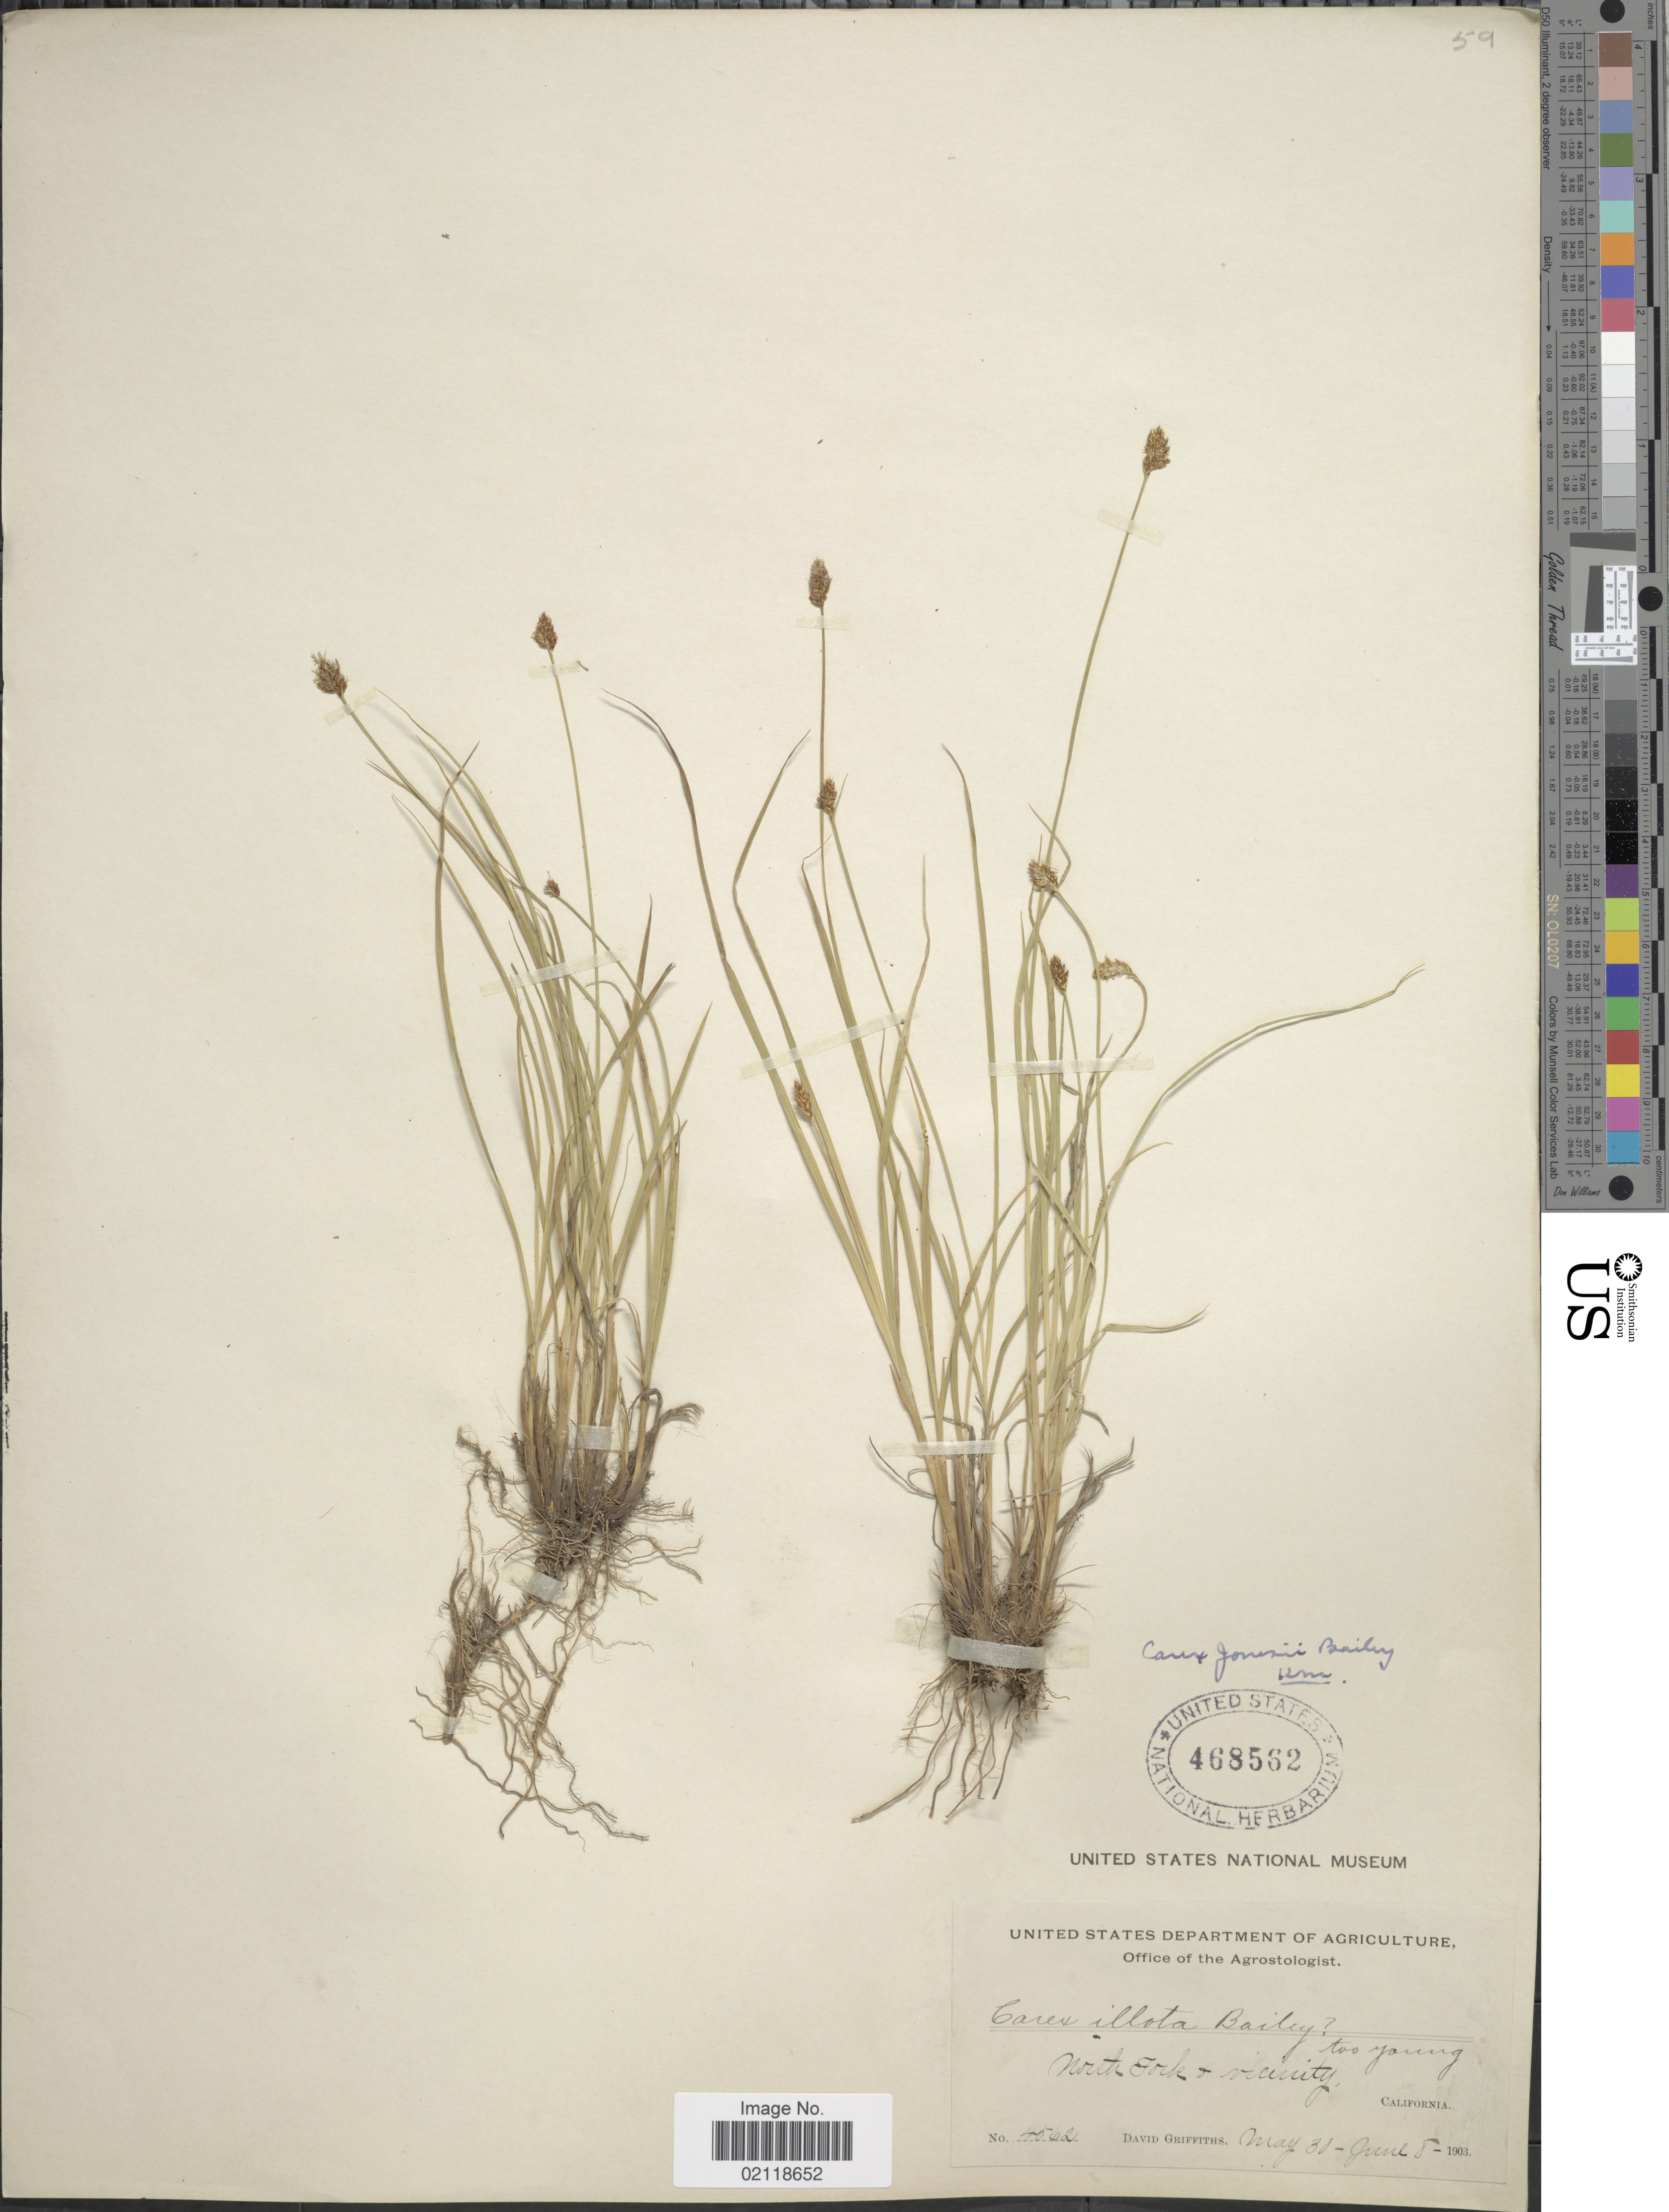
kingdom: Plantae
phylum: Tracheophyta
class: Liliopsida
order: Poales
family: Cyperaceae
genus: Carex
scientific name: Carex jonesii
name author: L.H. Bailey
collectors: D. Griffiths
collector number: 4562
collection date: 1903-05-30/1903-06-08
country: United States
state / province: California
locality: North Fork + vicinity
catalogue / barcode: US 468562